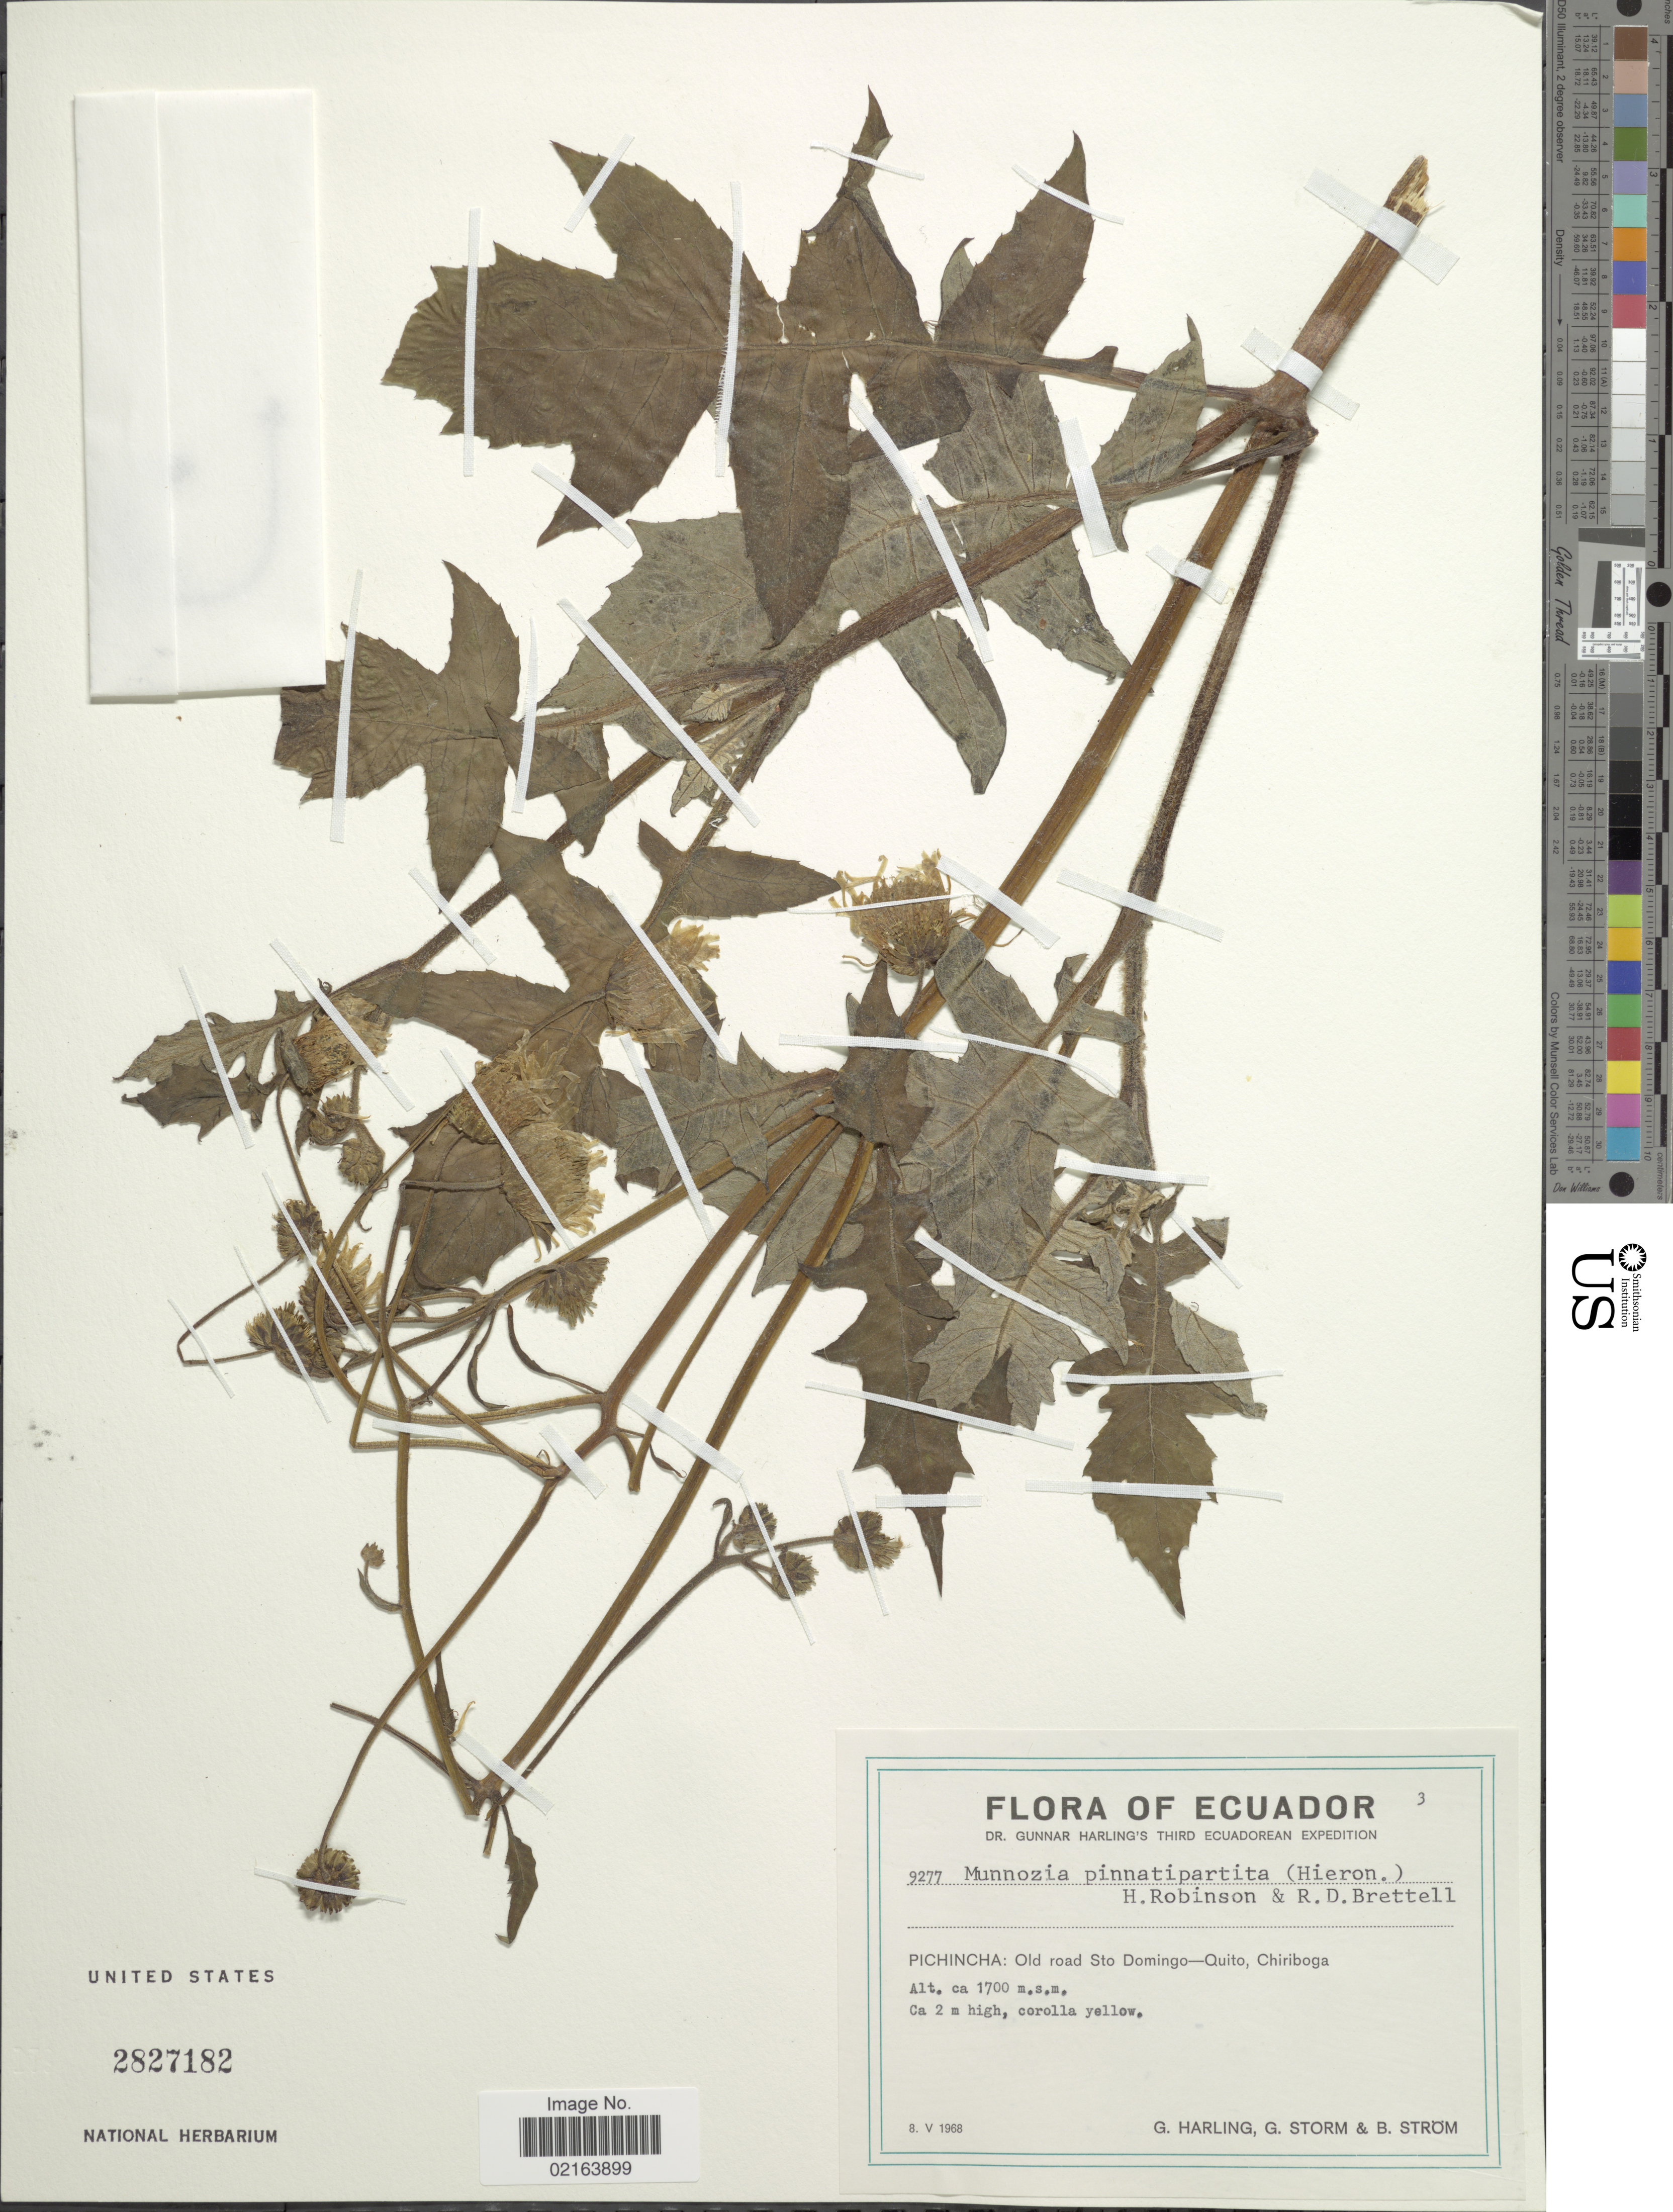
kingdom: Plantae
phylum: Tracheophyta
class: Magnoliopsida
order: Asterales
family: Asteraceae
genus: Munnozia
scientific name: Munnozia pinnatipartita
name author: (Hieron.) H. Rob. & Brettell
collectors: G. Harling, G. Storm & B. Ström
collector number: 9277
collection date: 1968-05-08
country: Ecuador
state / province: Pichincha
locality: Pichincha: Old road Sto Domingo-Quito, Chiriboga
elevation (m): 1700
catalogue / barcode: US 2827182